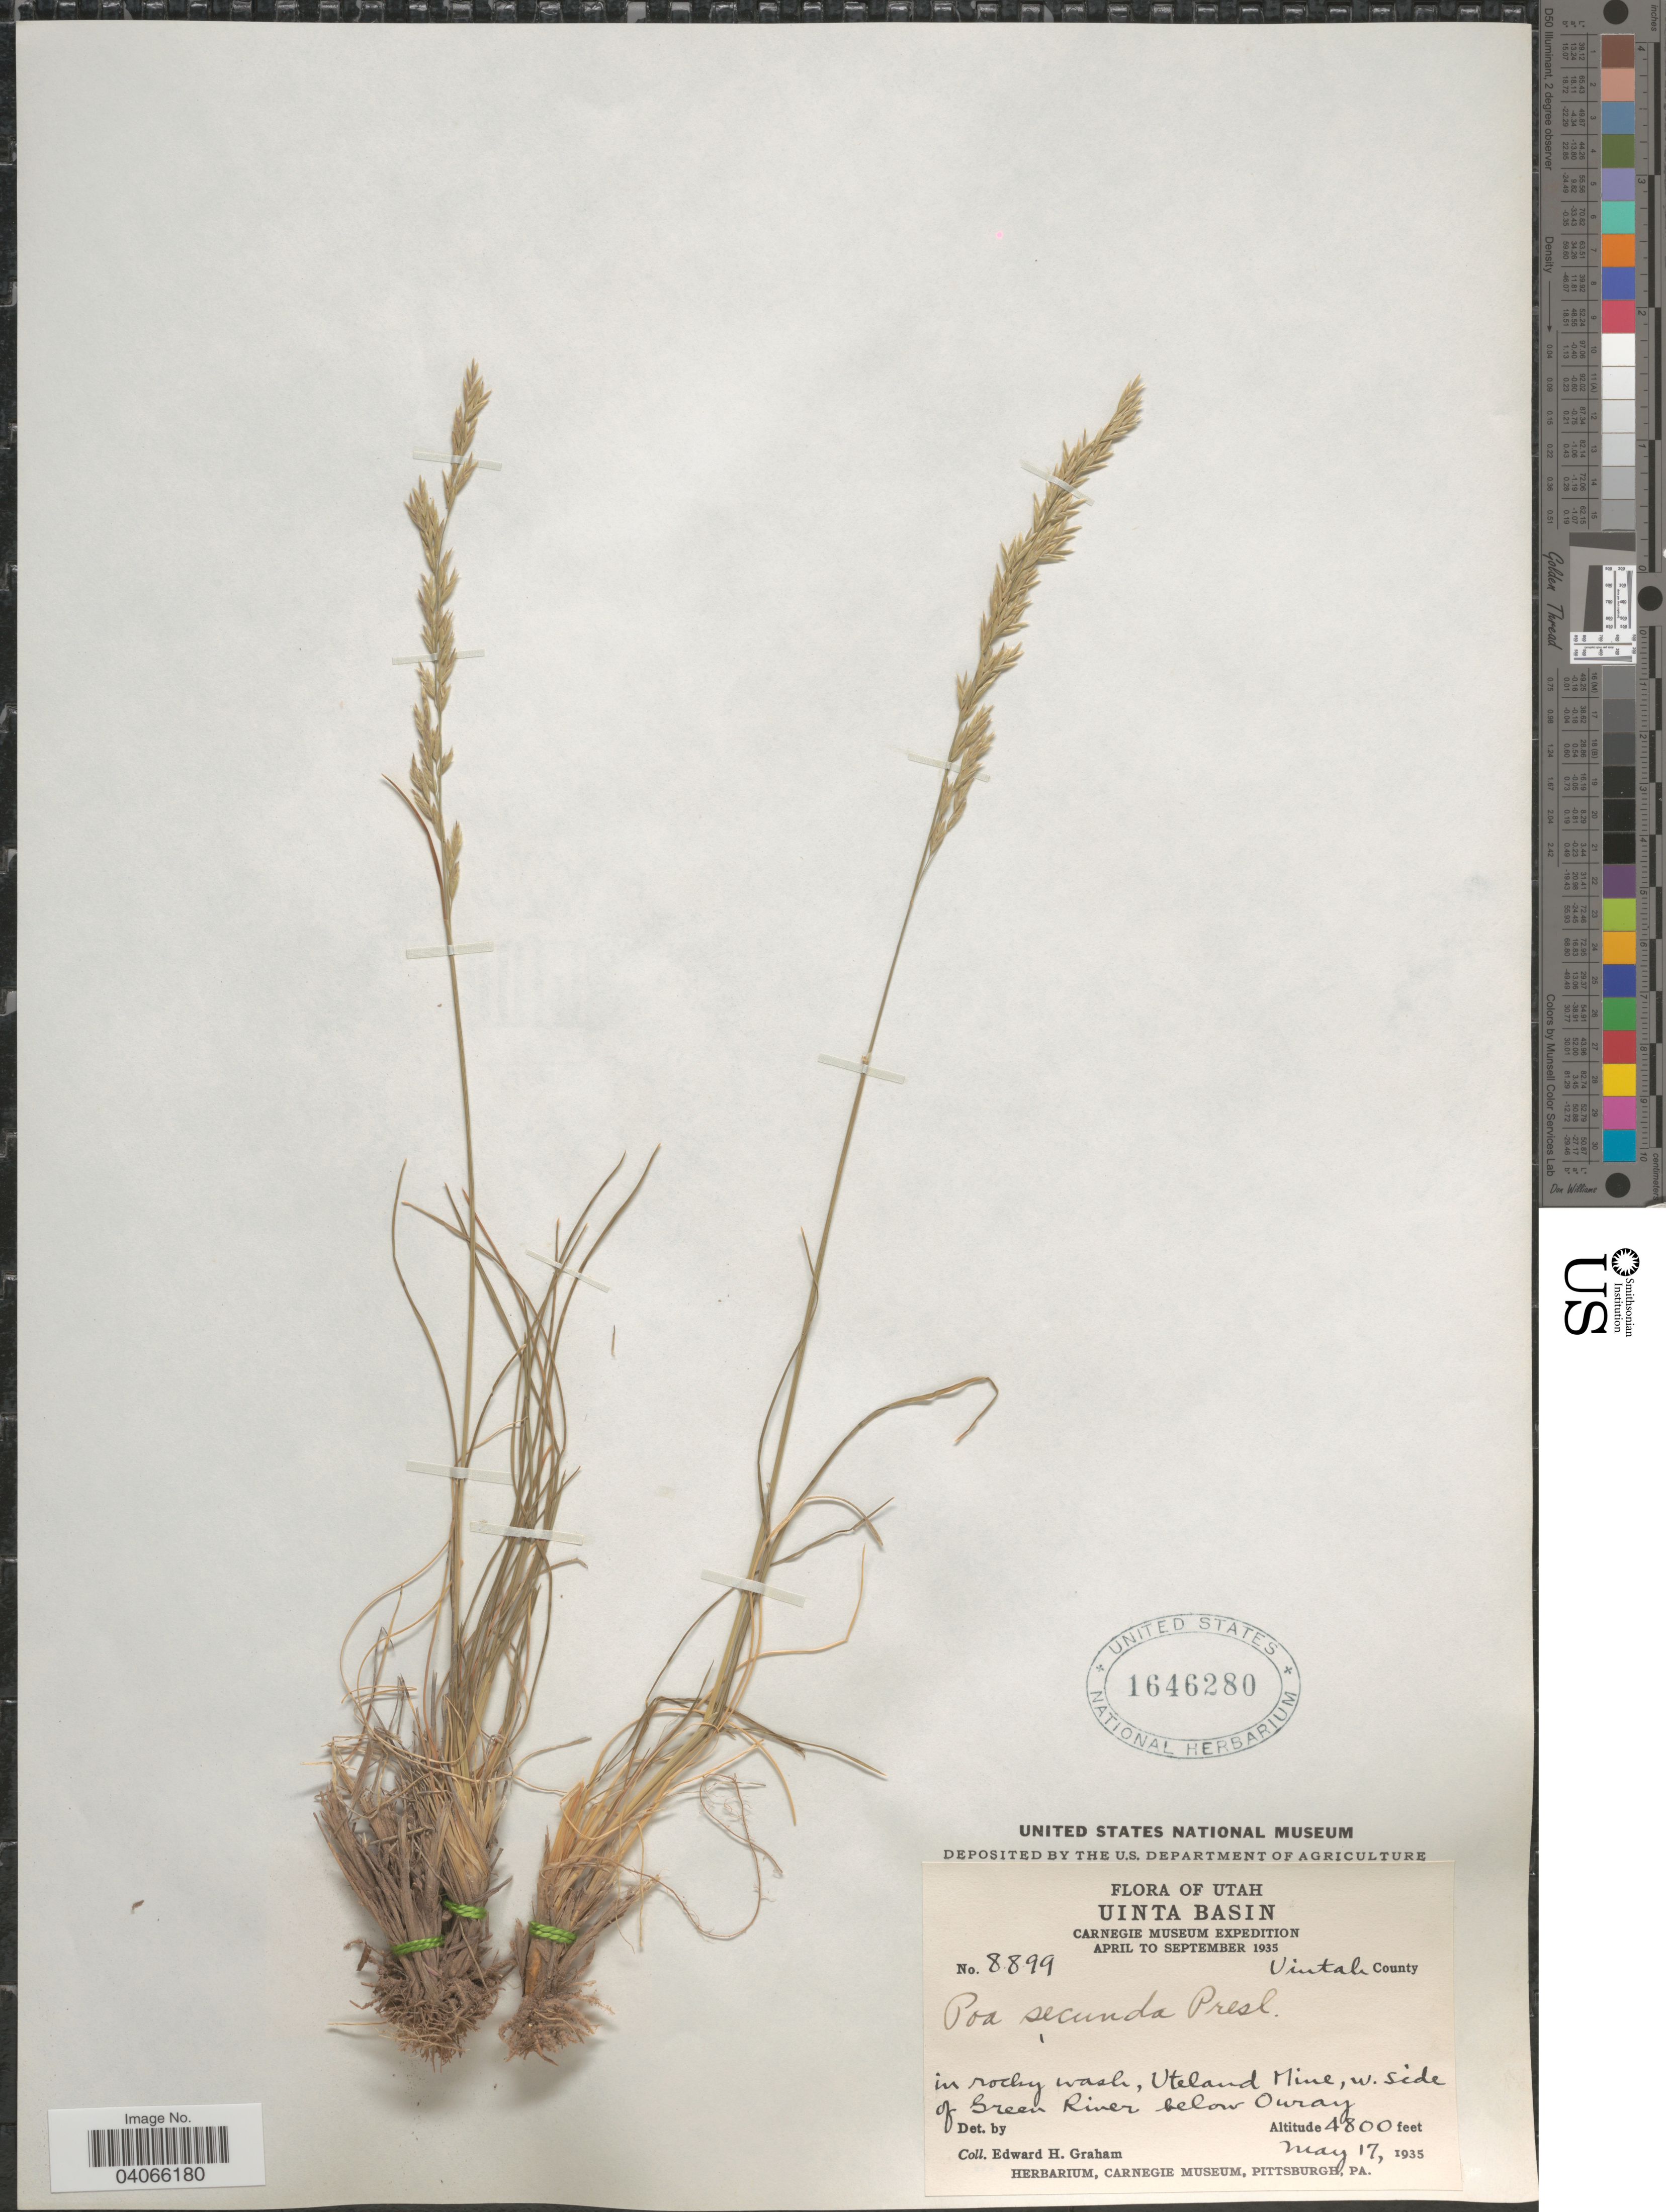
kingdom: Plantae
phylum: Tracheophyta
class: Liliopsida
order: Poales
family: Poaceae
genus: Poa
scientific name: Poa secunda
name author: J. Presl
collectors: E. H. Graham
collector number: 8899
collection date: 1935-05-17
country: United States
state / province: Utah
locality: Uinta Basin. Carnegie Museum Expedition April to September 1935. Uintah County. In rocky wash, Uteland Mine, w. side of Green River below Ouray.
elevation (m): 1463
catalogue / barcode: US 1646280